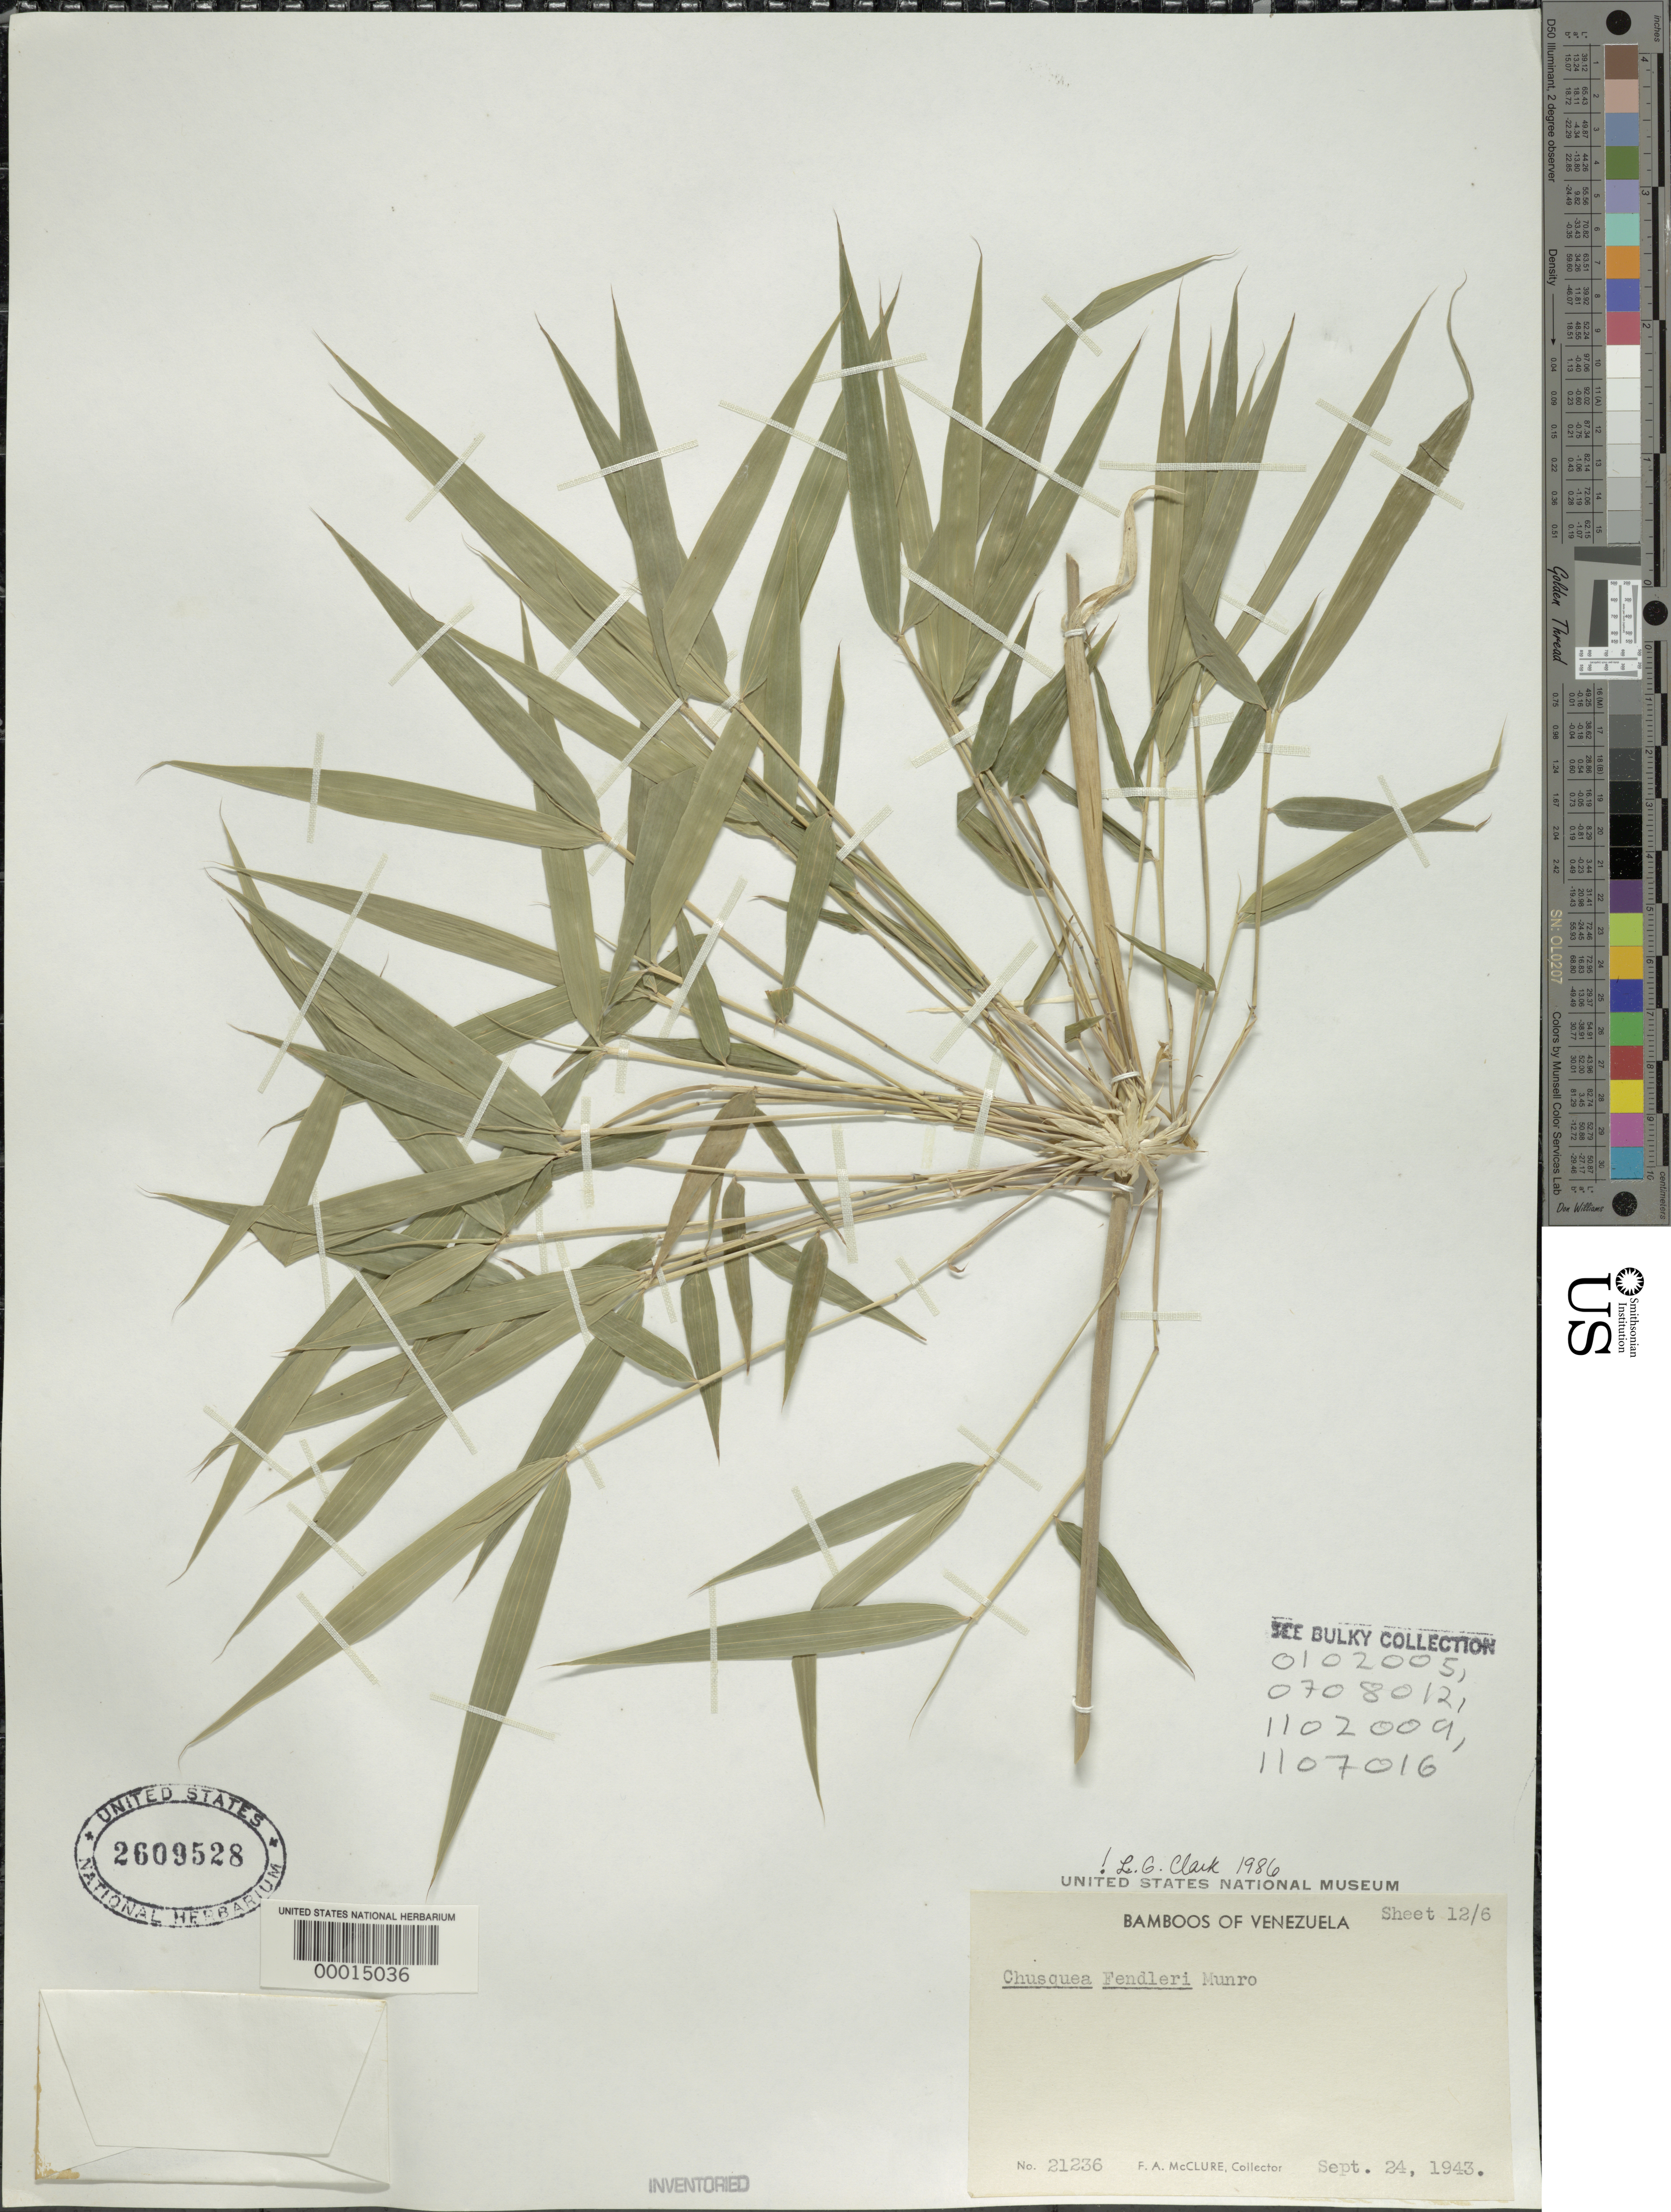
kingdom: Plantae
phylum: Tracheophyta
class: Liliopsida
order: Poales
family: Poaceae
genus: Chusquea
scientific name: Chusquea fendleri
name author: Munro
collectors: F. A. McClure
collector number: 21236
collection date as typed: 24 Sep 1943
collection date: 1943-09-24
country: Venezuela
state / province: Distrito Federal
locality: El junquito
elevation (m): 2000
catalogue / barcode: US 2609528